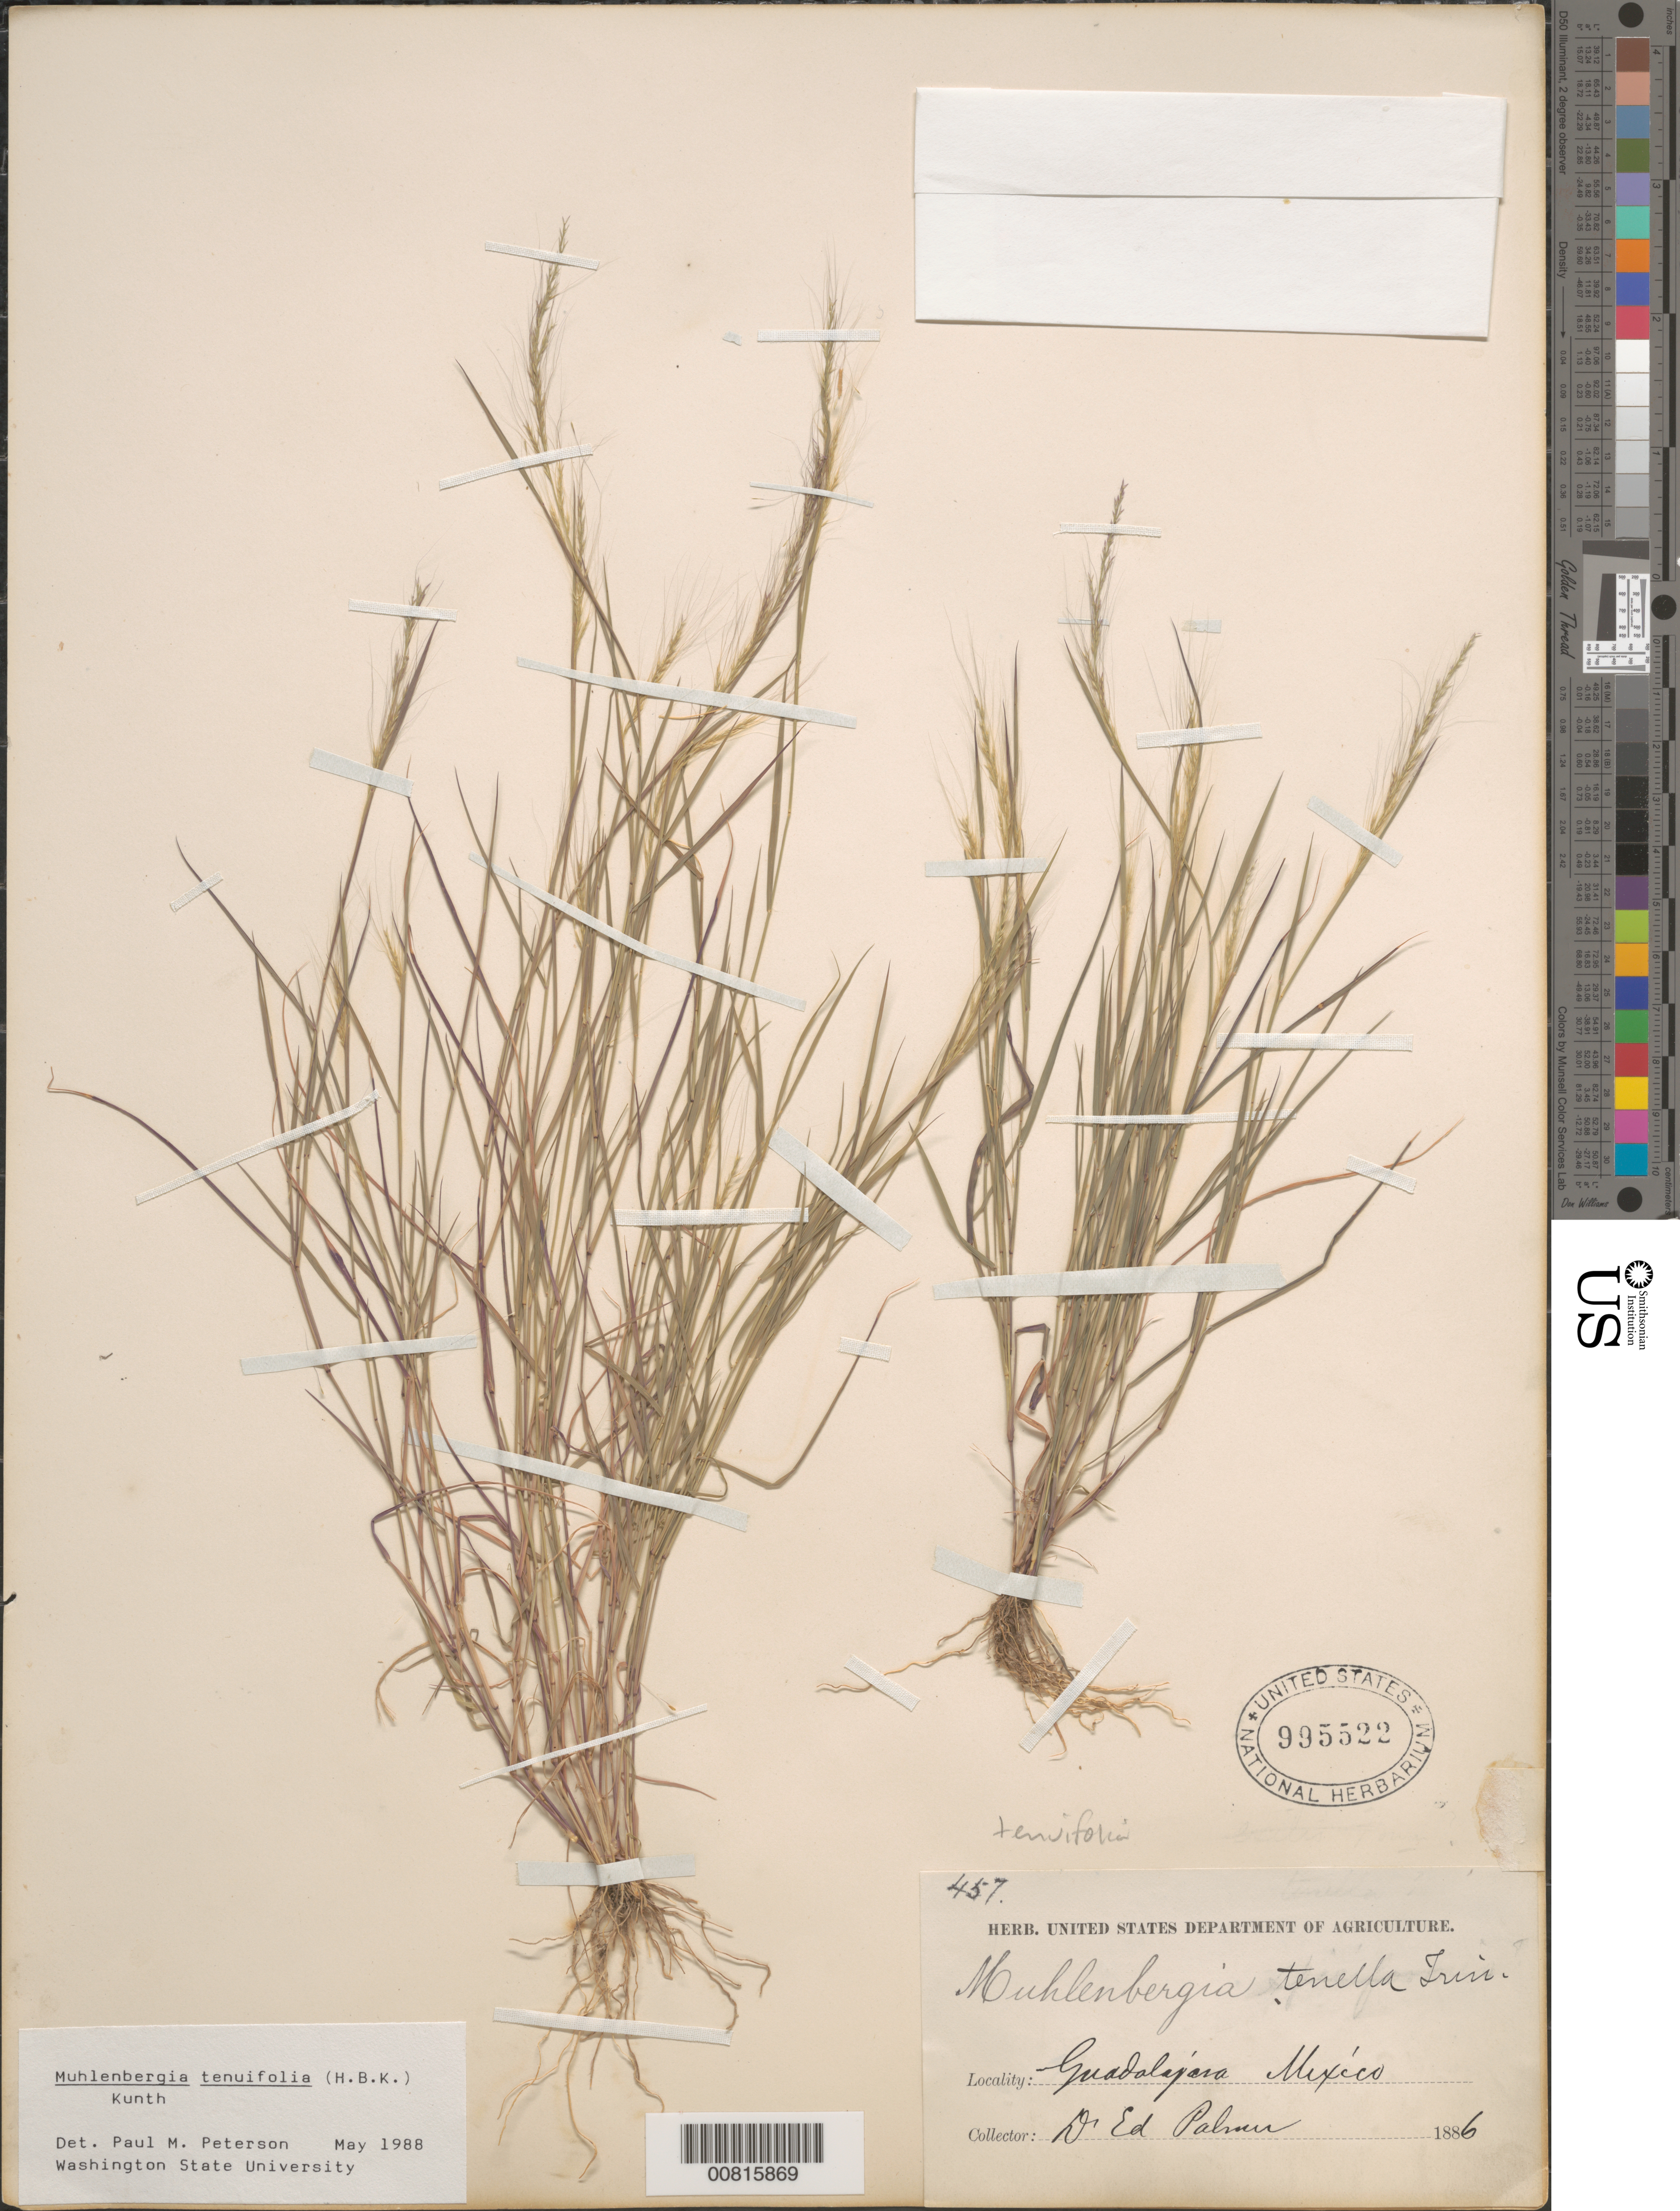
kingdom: Plantae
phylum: Tracheophyta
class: Liliopsida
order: Poales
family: Poaceae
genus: Muhlenbergia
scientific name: Muhlenbergia tenuifolia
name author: (Kunth) Kunth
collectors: E. Palmer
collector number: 457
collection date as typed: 1886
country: Mexico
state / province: Jalisco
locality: Guadalajara, Mex.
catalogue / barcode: US 995522